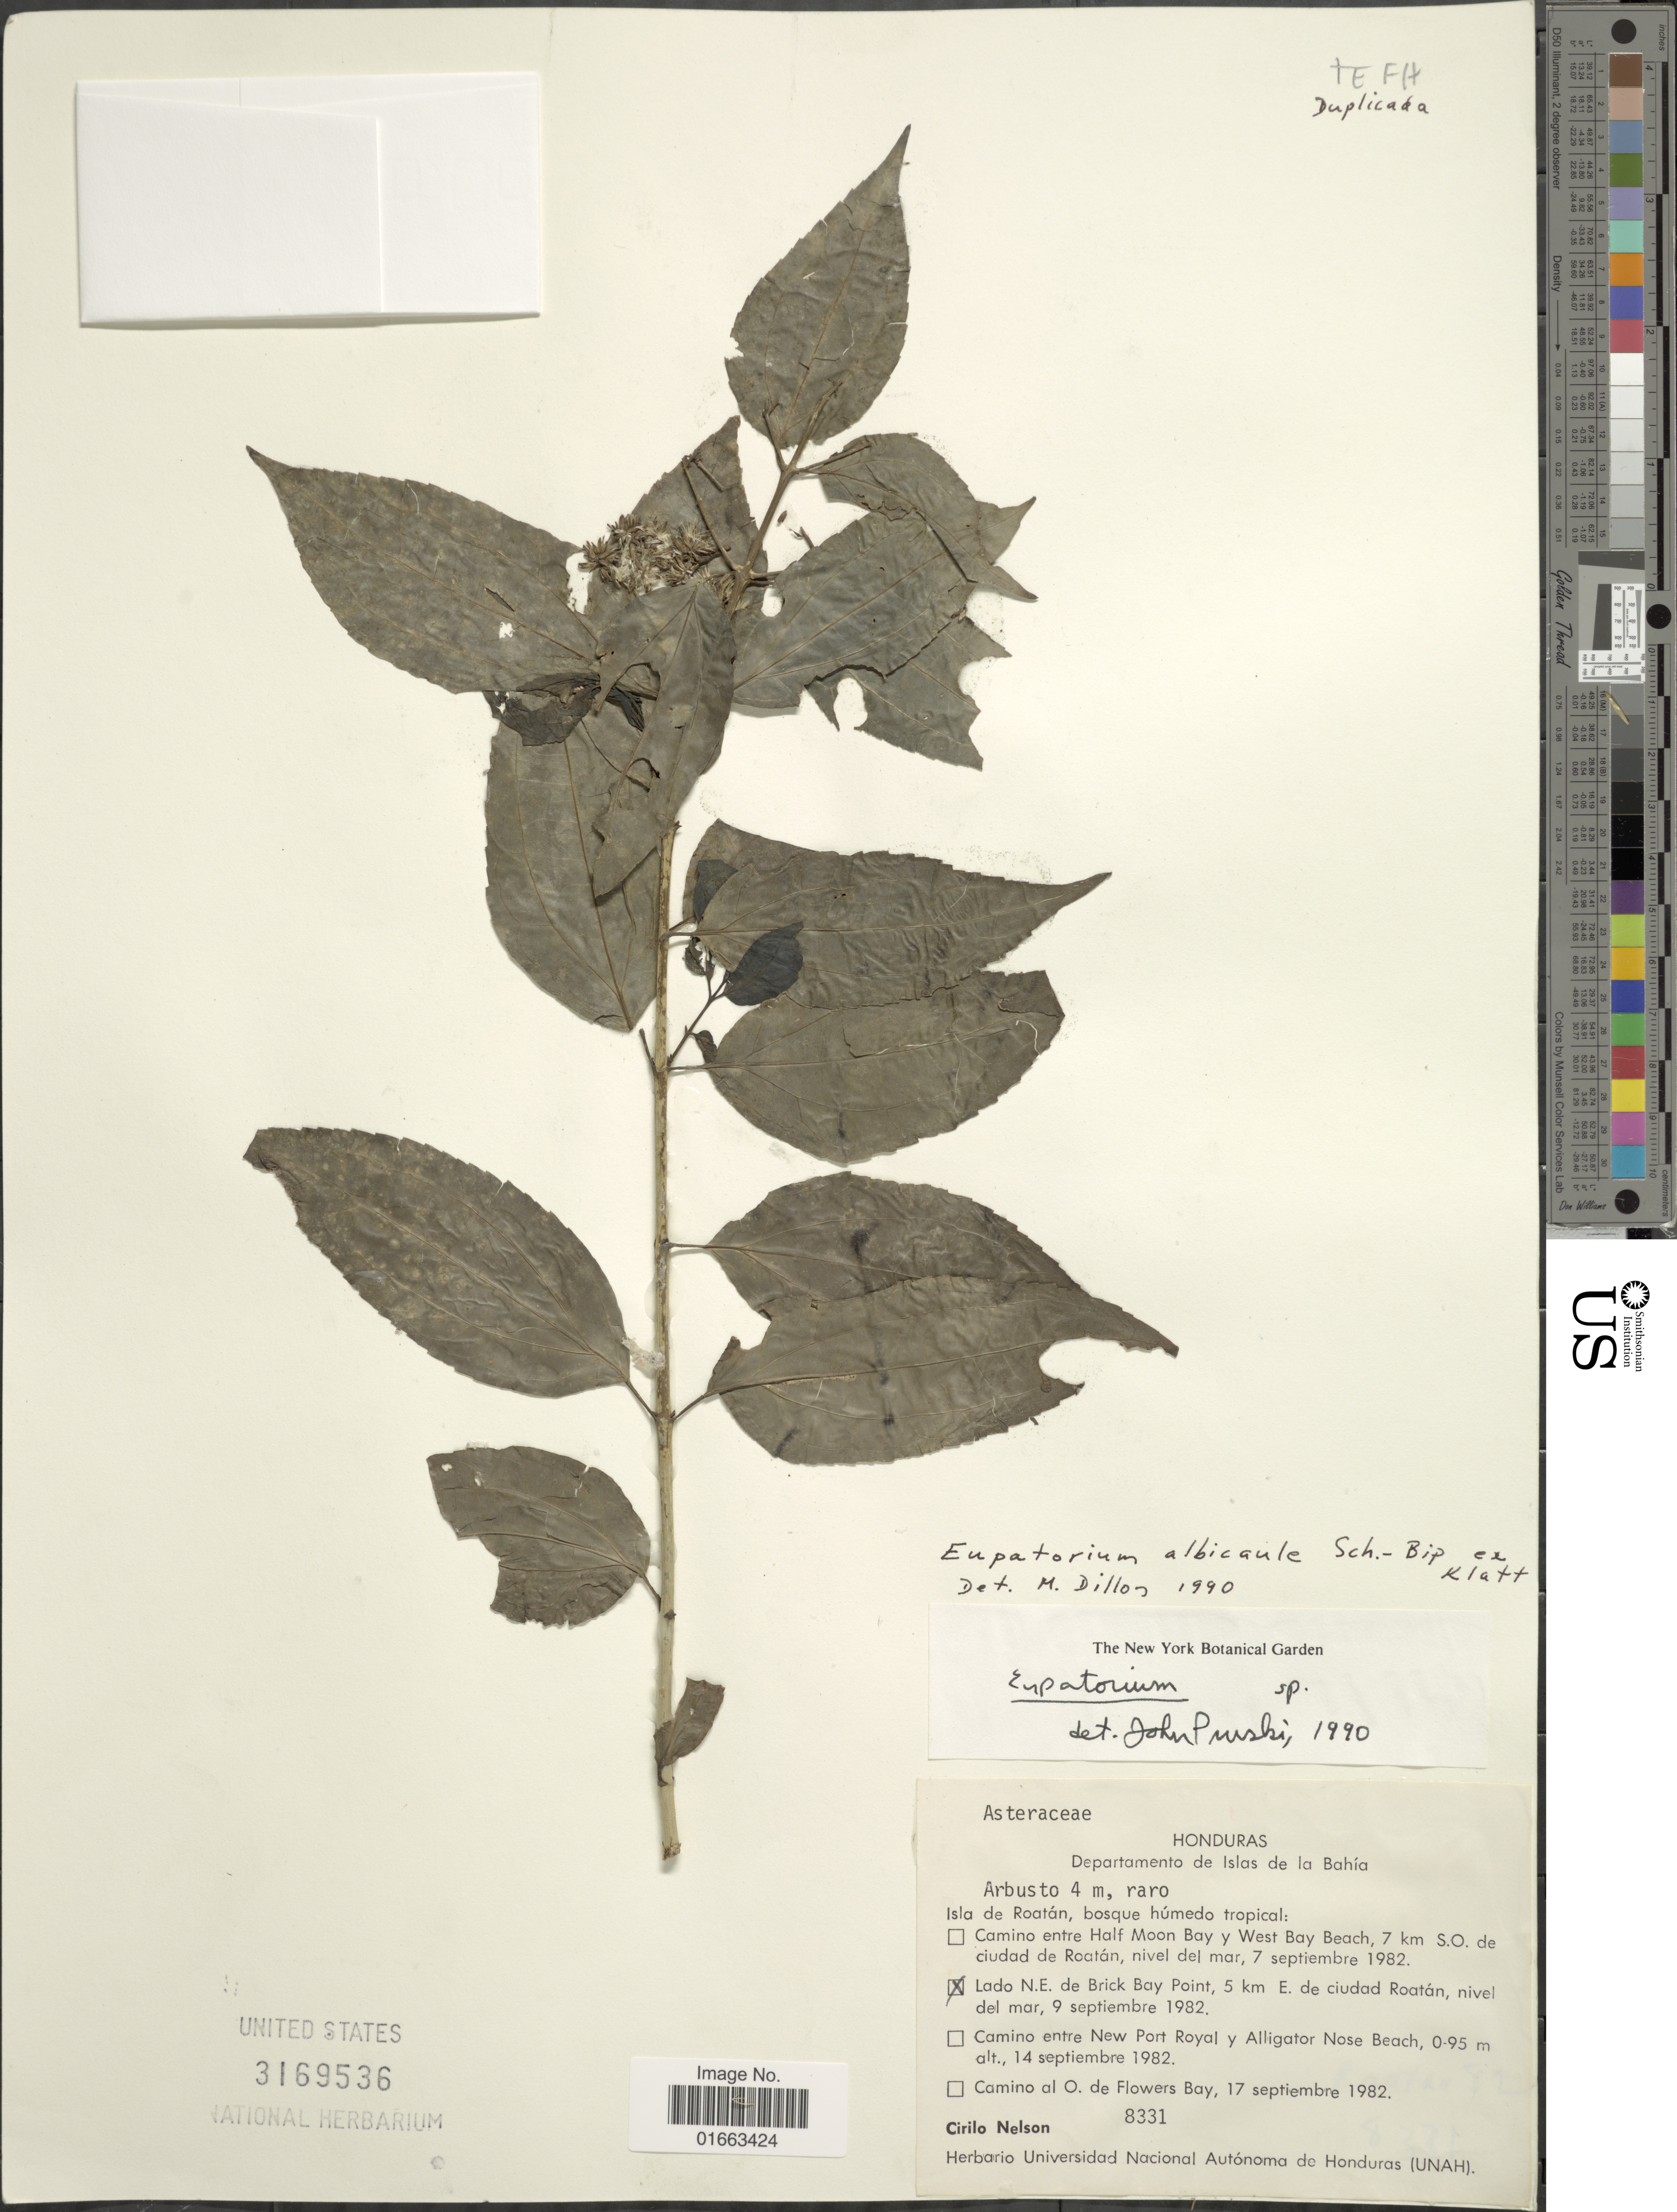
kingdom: Plantae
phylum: Tracheophyta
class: Magnoliopsida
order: Asterales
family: Asteraceae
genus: Koanophyllon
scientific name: Koanophyllon albicaule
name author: (Sch. Bip. ex Klatt) R.M. King & H. Rob.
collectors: C. H. Nelson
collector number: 8331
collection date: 1982-09-09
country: Honduras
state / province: Islas de la Bahía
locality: Lado N.E. de Brick Bay Point, 5 km. E. de ciudad Roatán, nivel del mar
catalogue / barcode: US 3169536